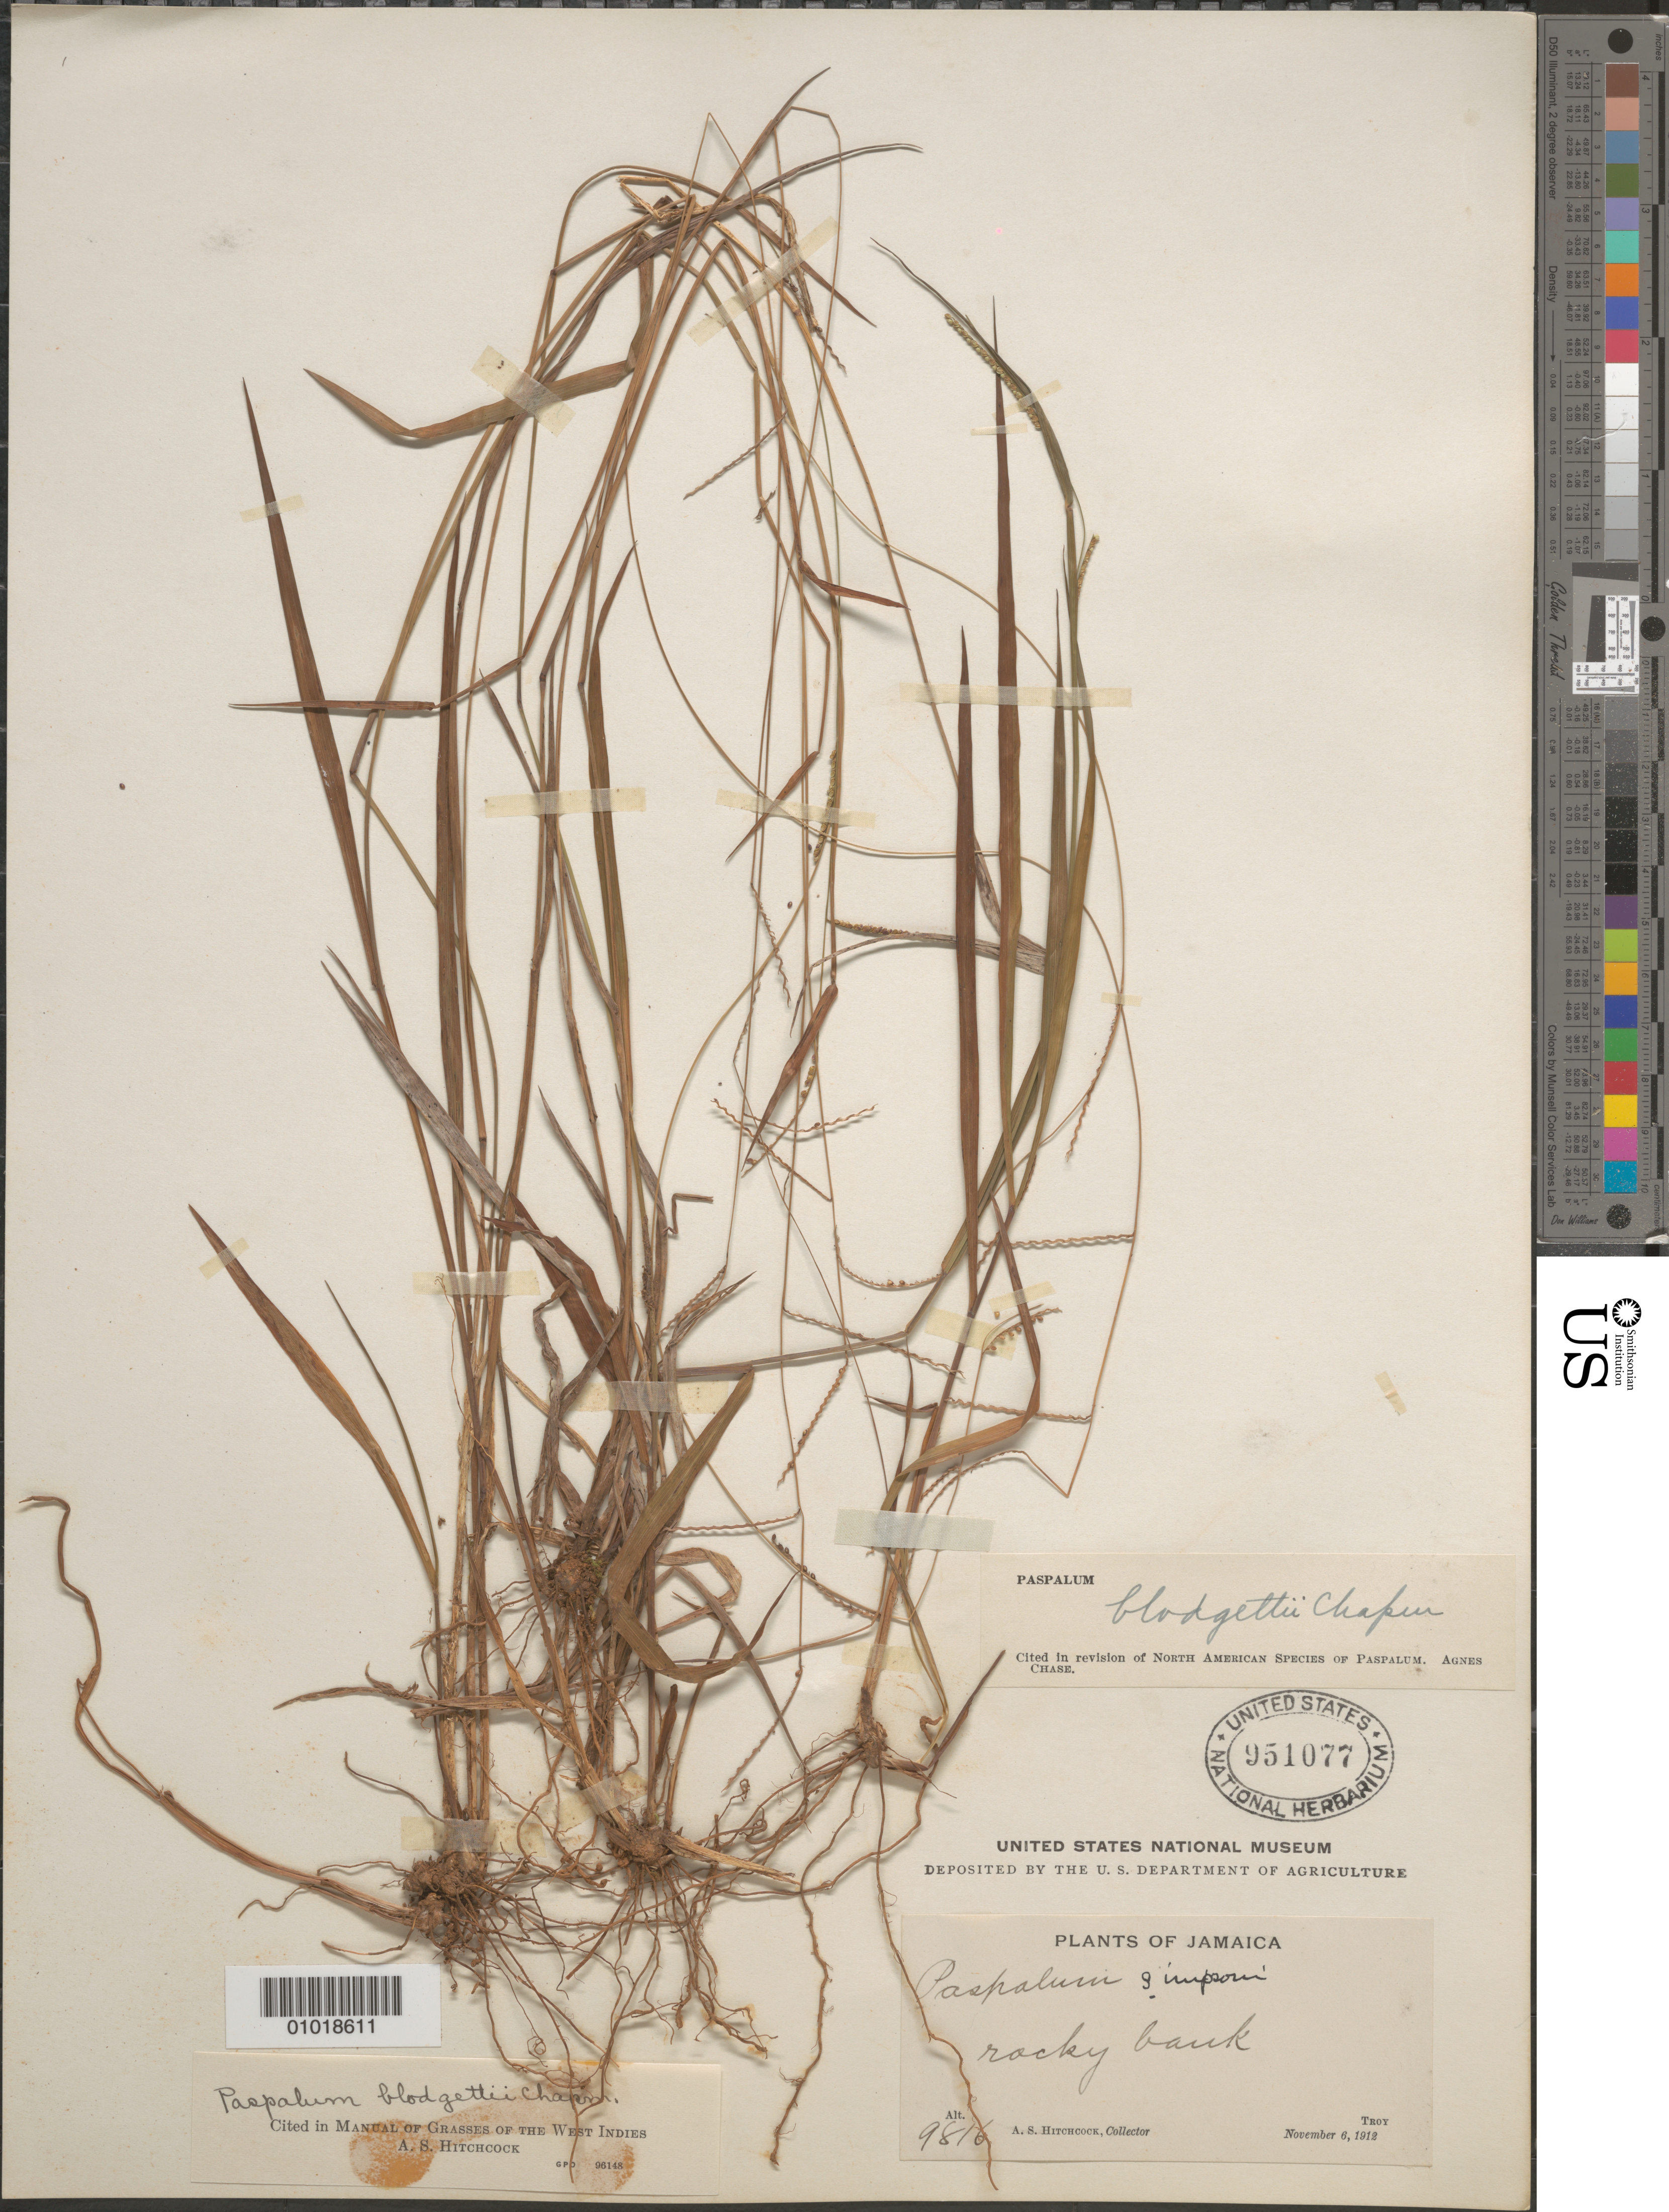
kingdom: Plantae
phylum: Tracheophyta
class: Liliopsida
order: Poales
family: Poaceae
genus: Paspalum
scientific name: Paspalum blodgettii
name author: Chapm.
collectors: A. S. Hitchcock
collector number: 9816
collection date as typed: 06 Nov 1912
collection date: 1912-11-06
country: Jamaica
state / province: Trelawny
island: Jamaica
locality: Rocky road, Troy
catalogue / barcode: US 951077